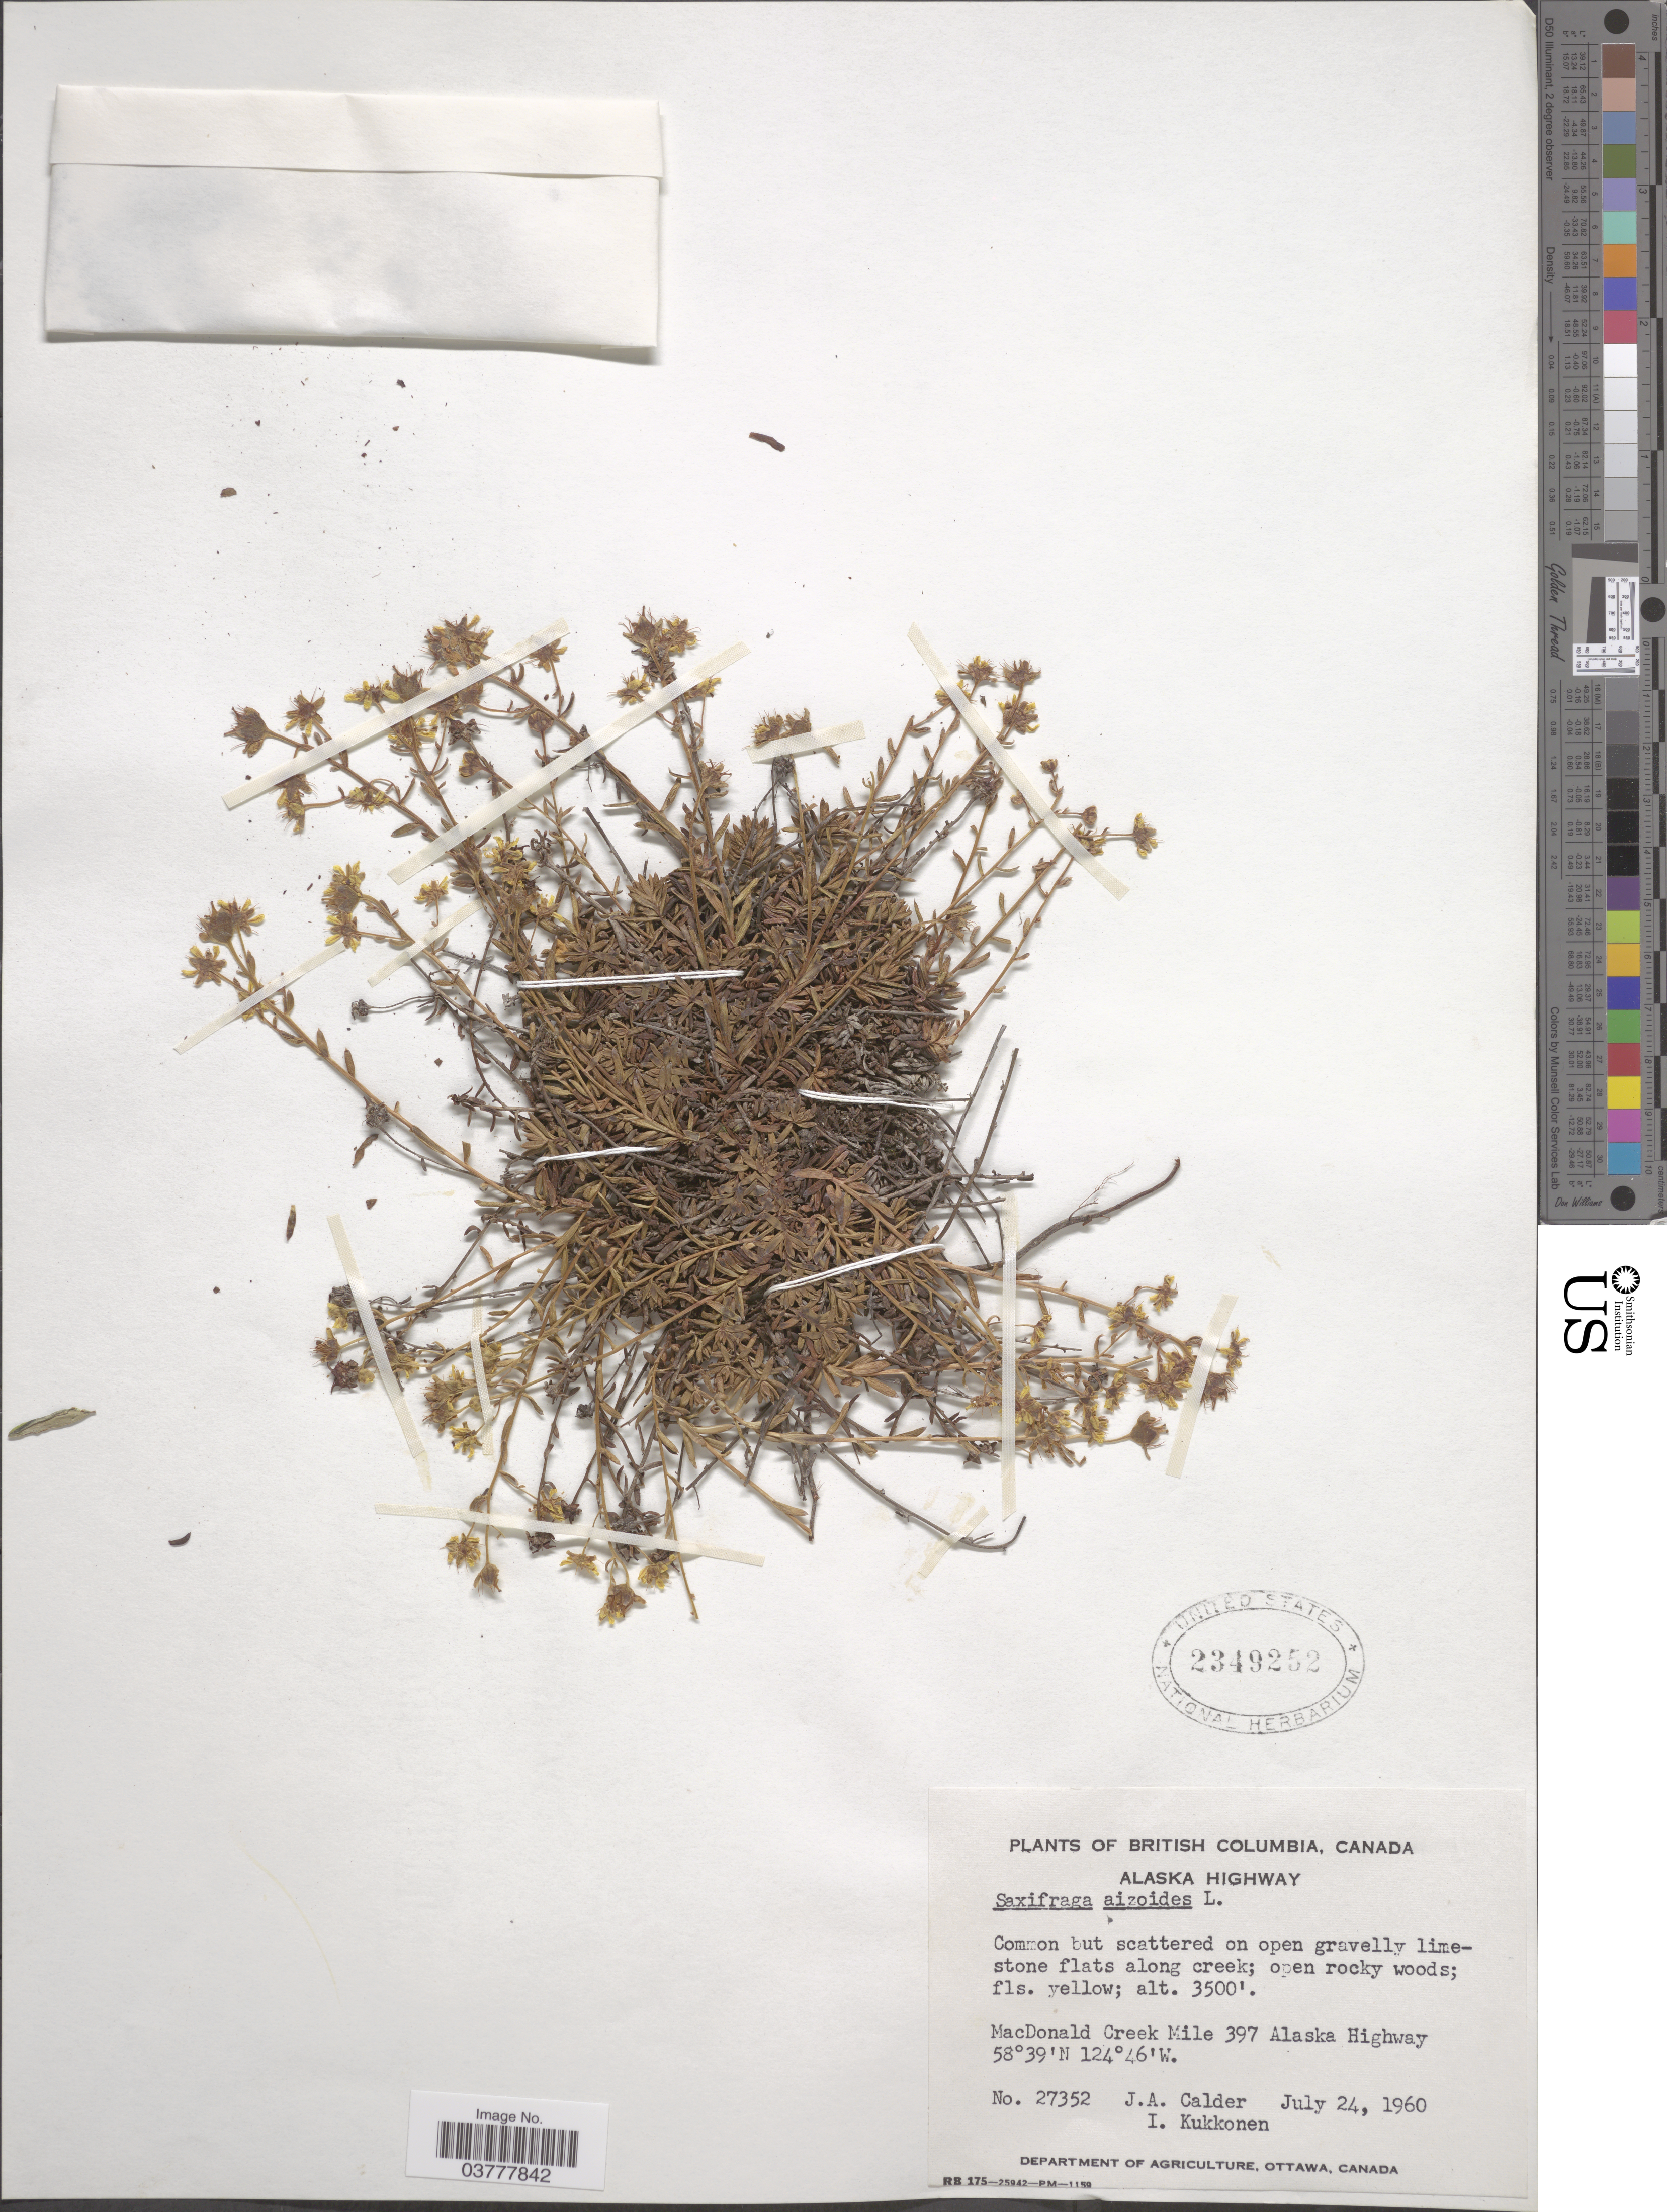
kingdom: Plantae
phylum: Tracheophyta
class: Magnoliopsida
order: Saxifragales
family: Saxifragaceae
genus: Saxifraga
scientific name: Saxifraga aizoides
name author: L.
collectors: J. A. Calder & I. Kukkonen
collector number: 27352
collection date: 1960-07-24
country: Canada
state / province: British Columbia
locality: Alaska Highway. MacDonald Creek Mile 397 Alaska Highway.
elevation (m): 1067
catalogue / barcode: US 2349252